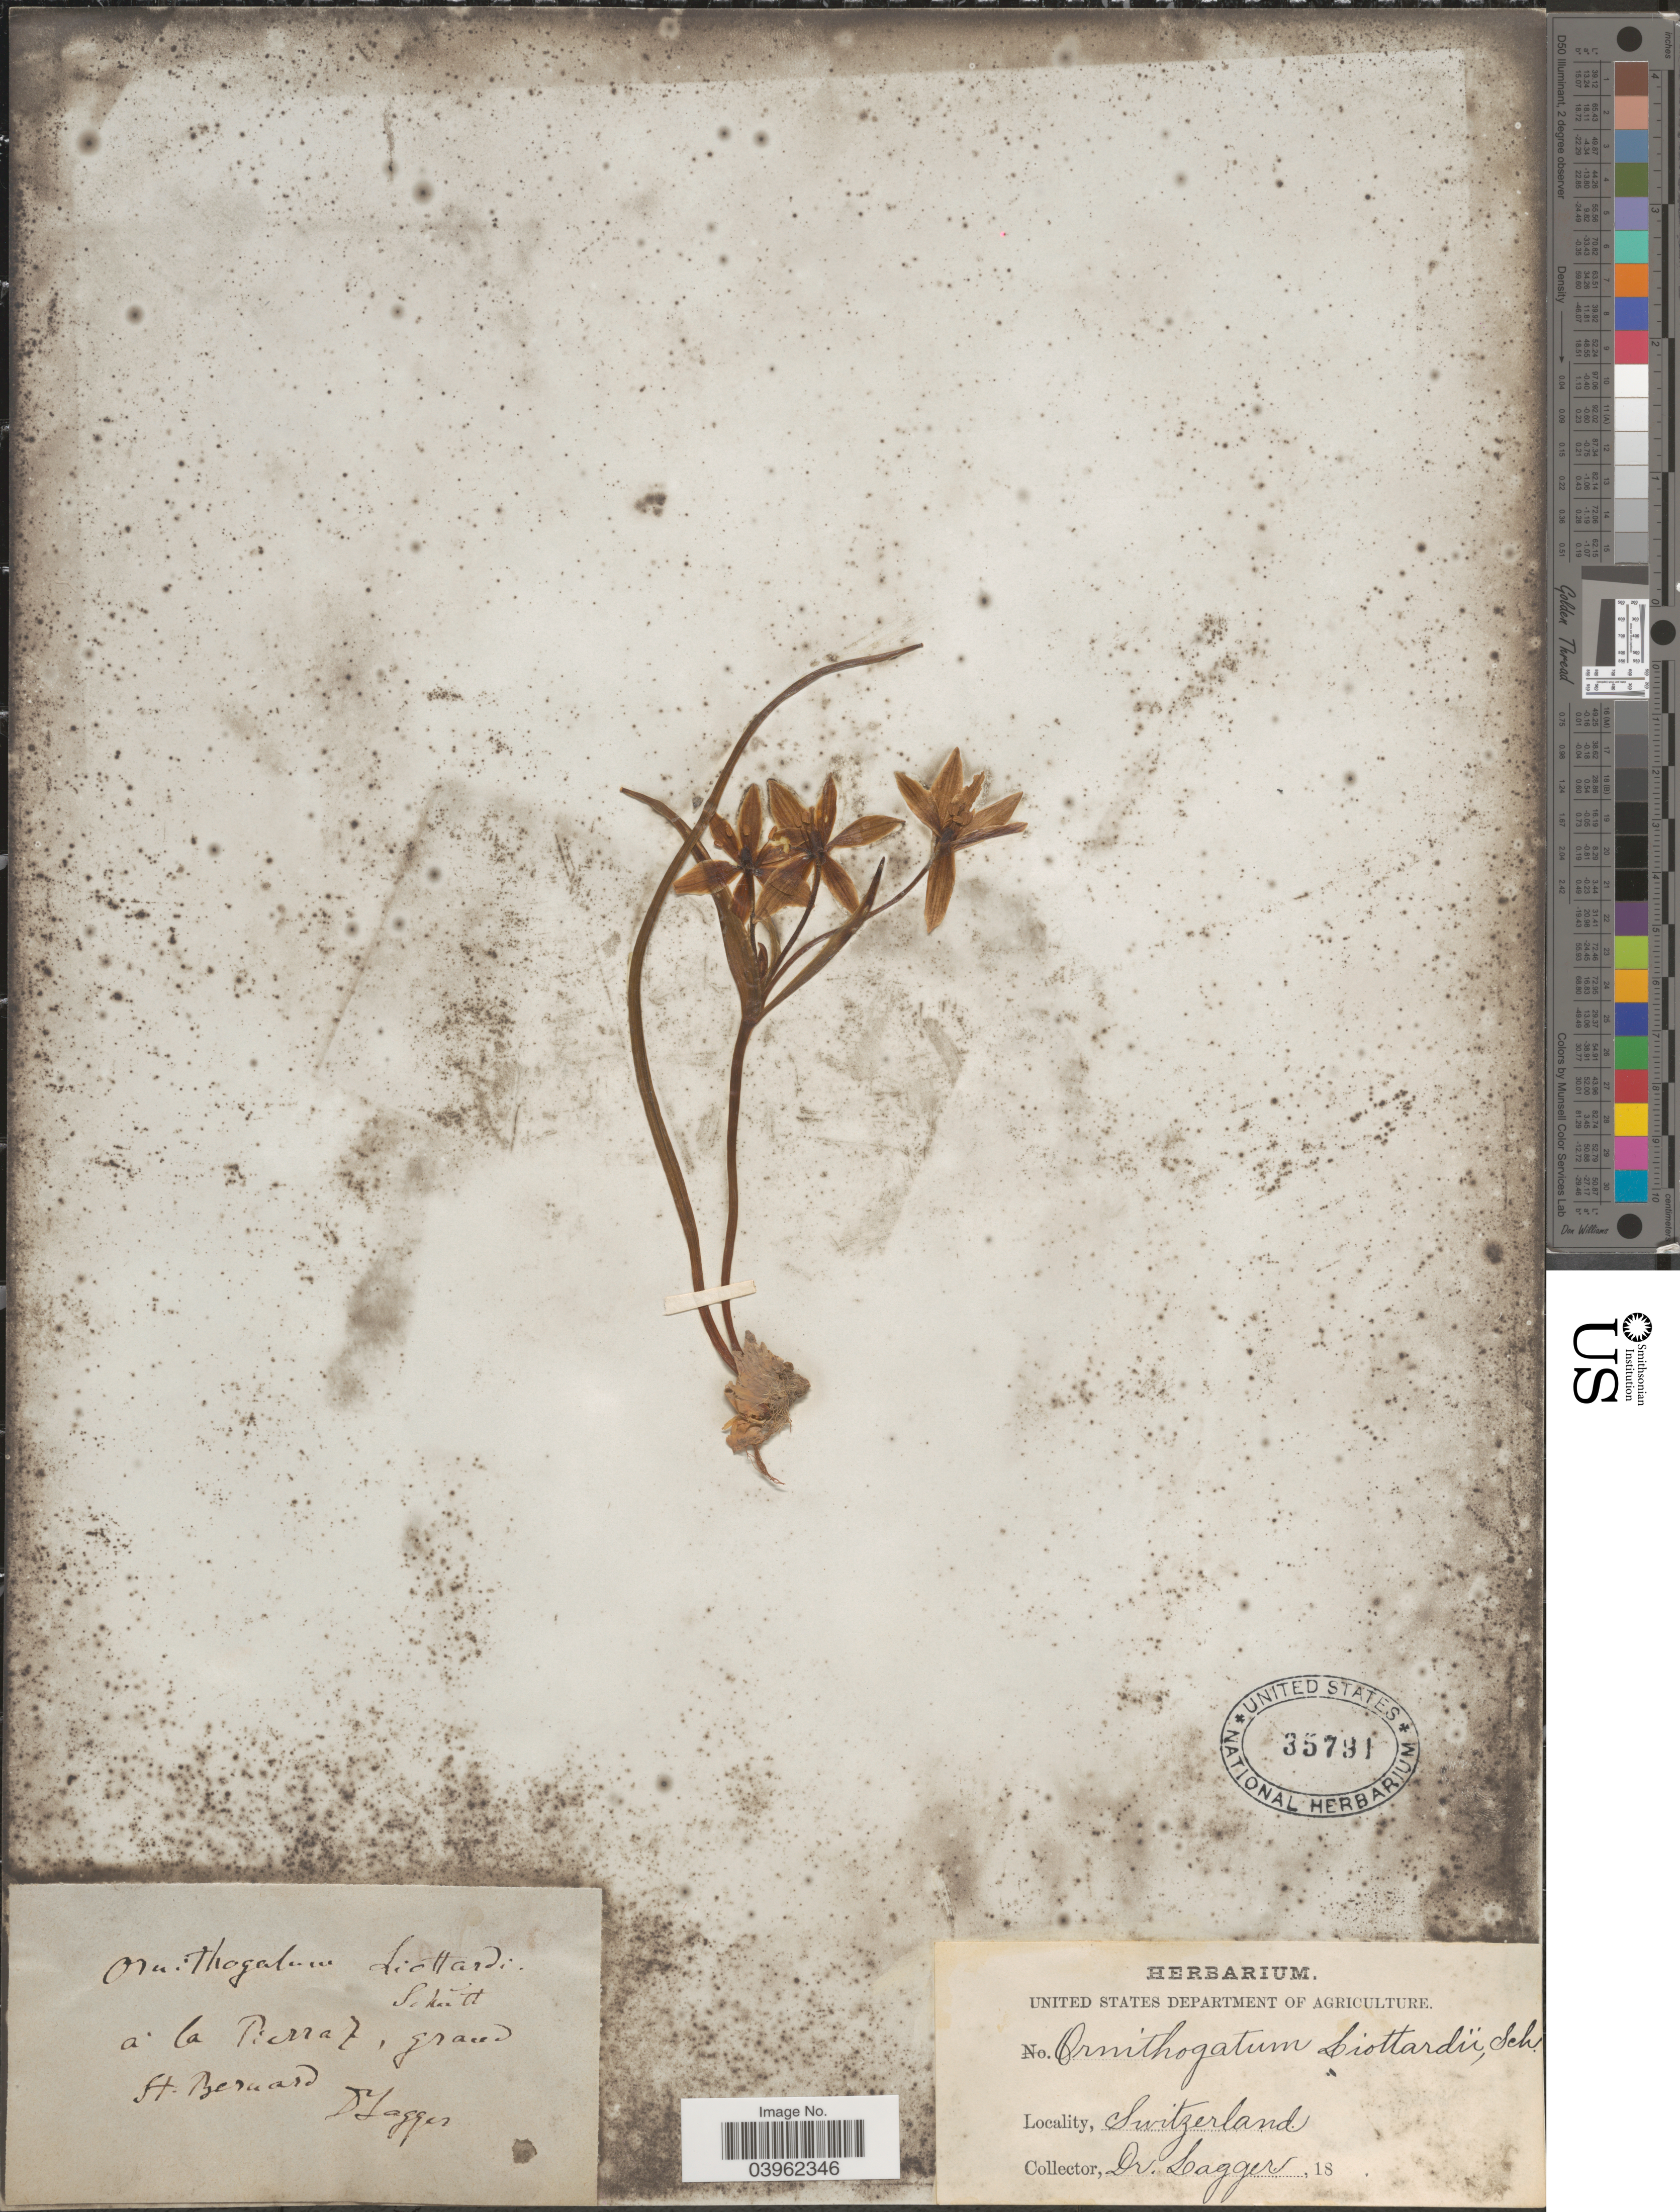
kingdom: Plantae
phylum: Tracheophyta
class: Liliopsida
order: Asparagales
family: Asparagaceae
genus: Ornithogalum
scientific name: Ornithogalum liotardii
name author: Sternb.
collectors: F. J. Lagger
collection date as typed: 18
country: Switzerland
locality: Á la Pierre, grand ft. Bernard.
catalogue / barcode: US 35791